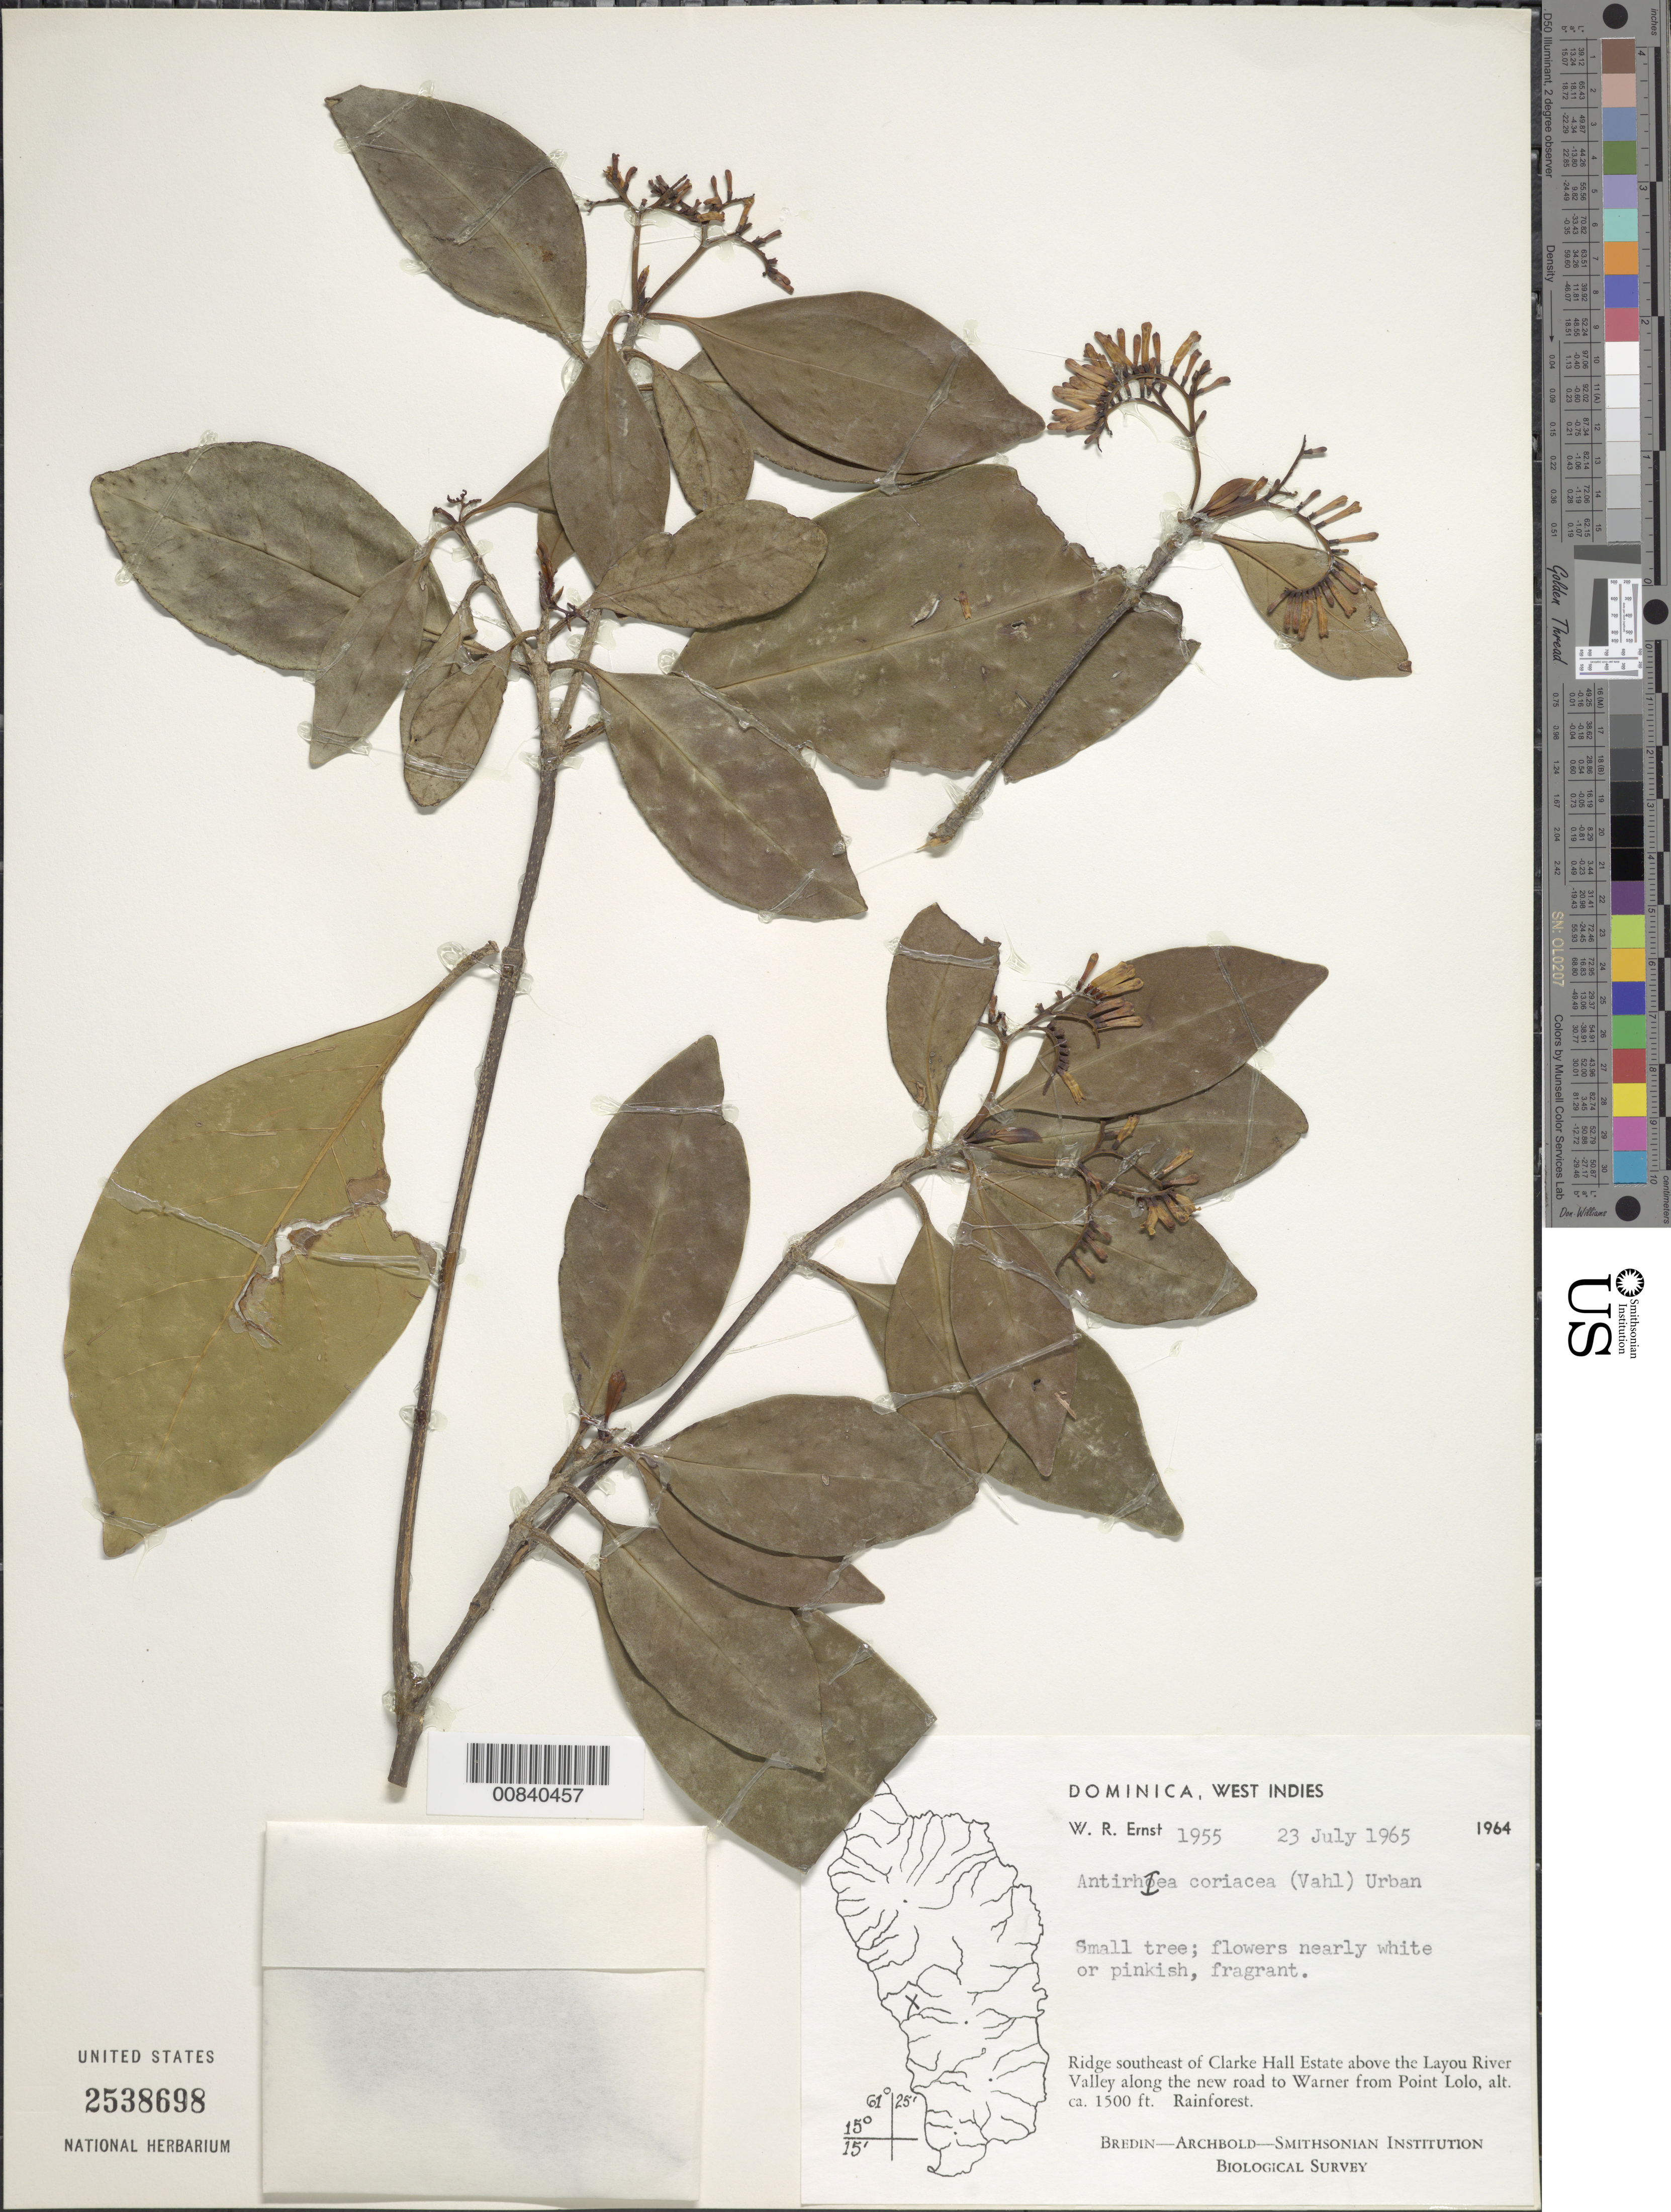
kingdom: Plantae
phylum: Tracheophyta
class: Magnoliopsida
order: Gentianales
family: Rubiaceae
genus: Stenostomum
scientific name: Stenostomum lucidum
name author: (Sw.) C.F. Gaertn.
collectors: W. R. Ernst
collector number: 1955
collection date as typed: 23 Jul 1965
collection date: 1965-07-23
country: Dominica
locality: Ridge southeast of Clarke Hall Estate, above the Layou River Valley, along the new road to Warner from Point Lolo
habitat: Rainforest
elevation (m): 457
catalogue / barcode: US 2538698